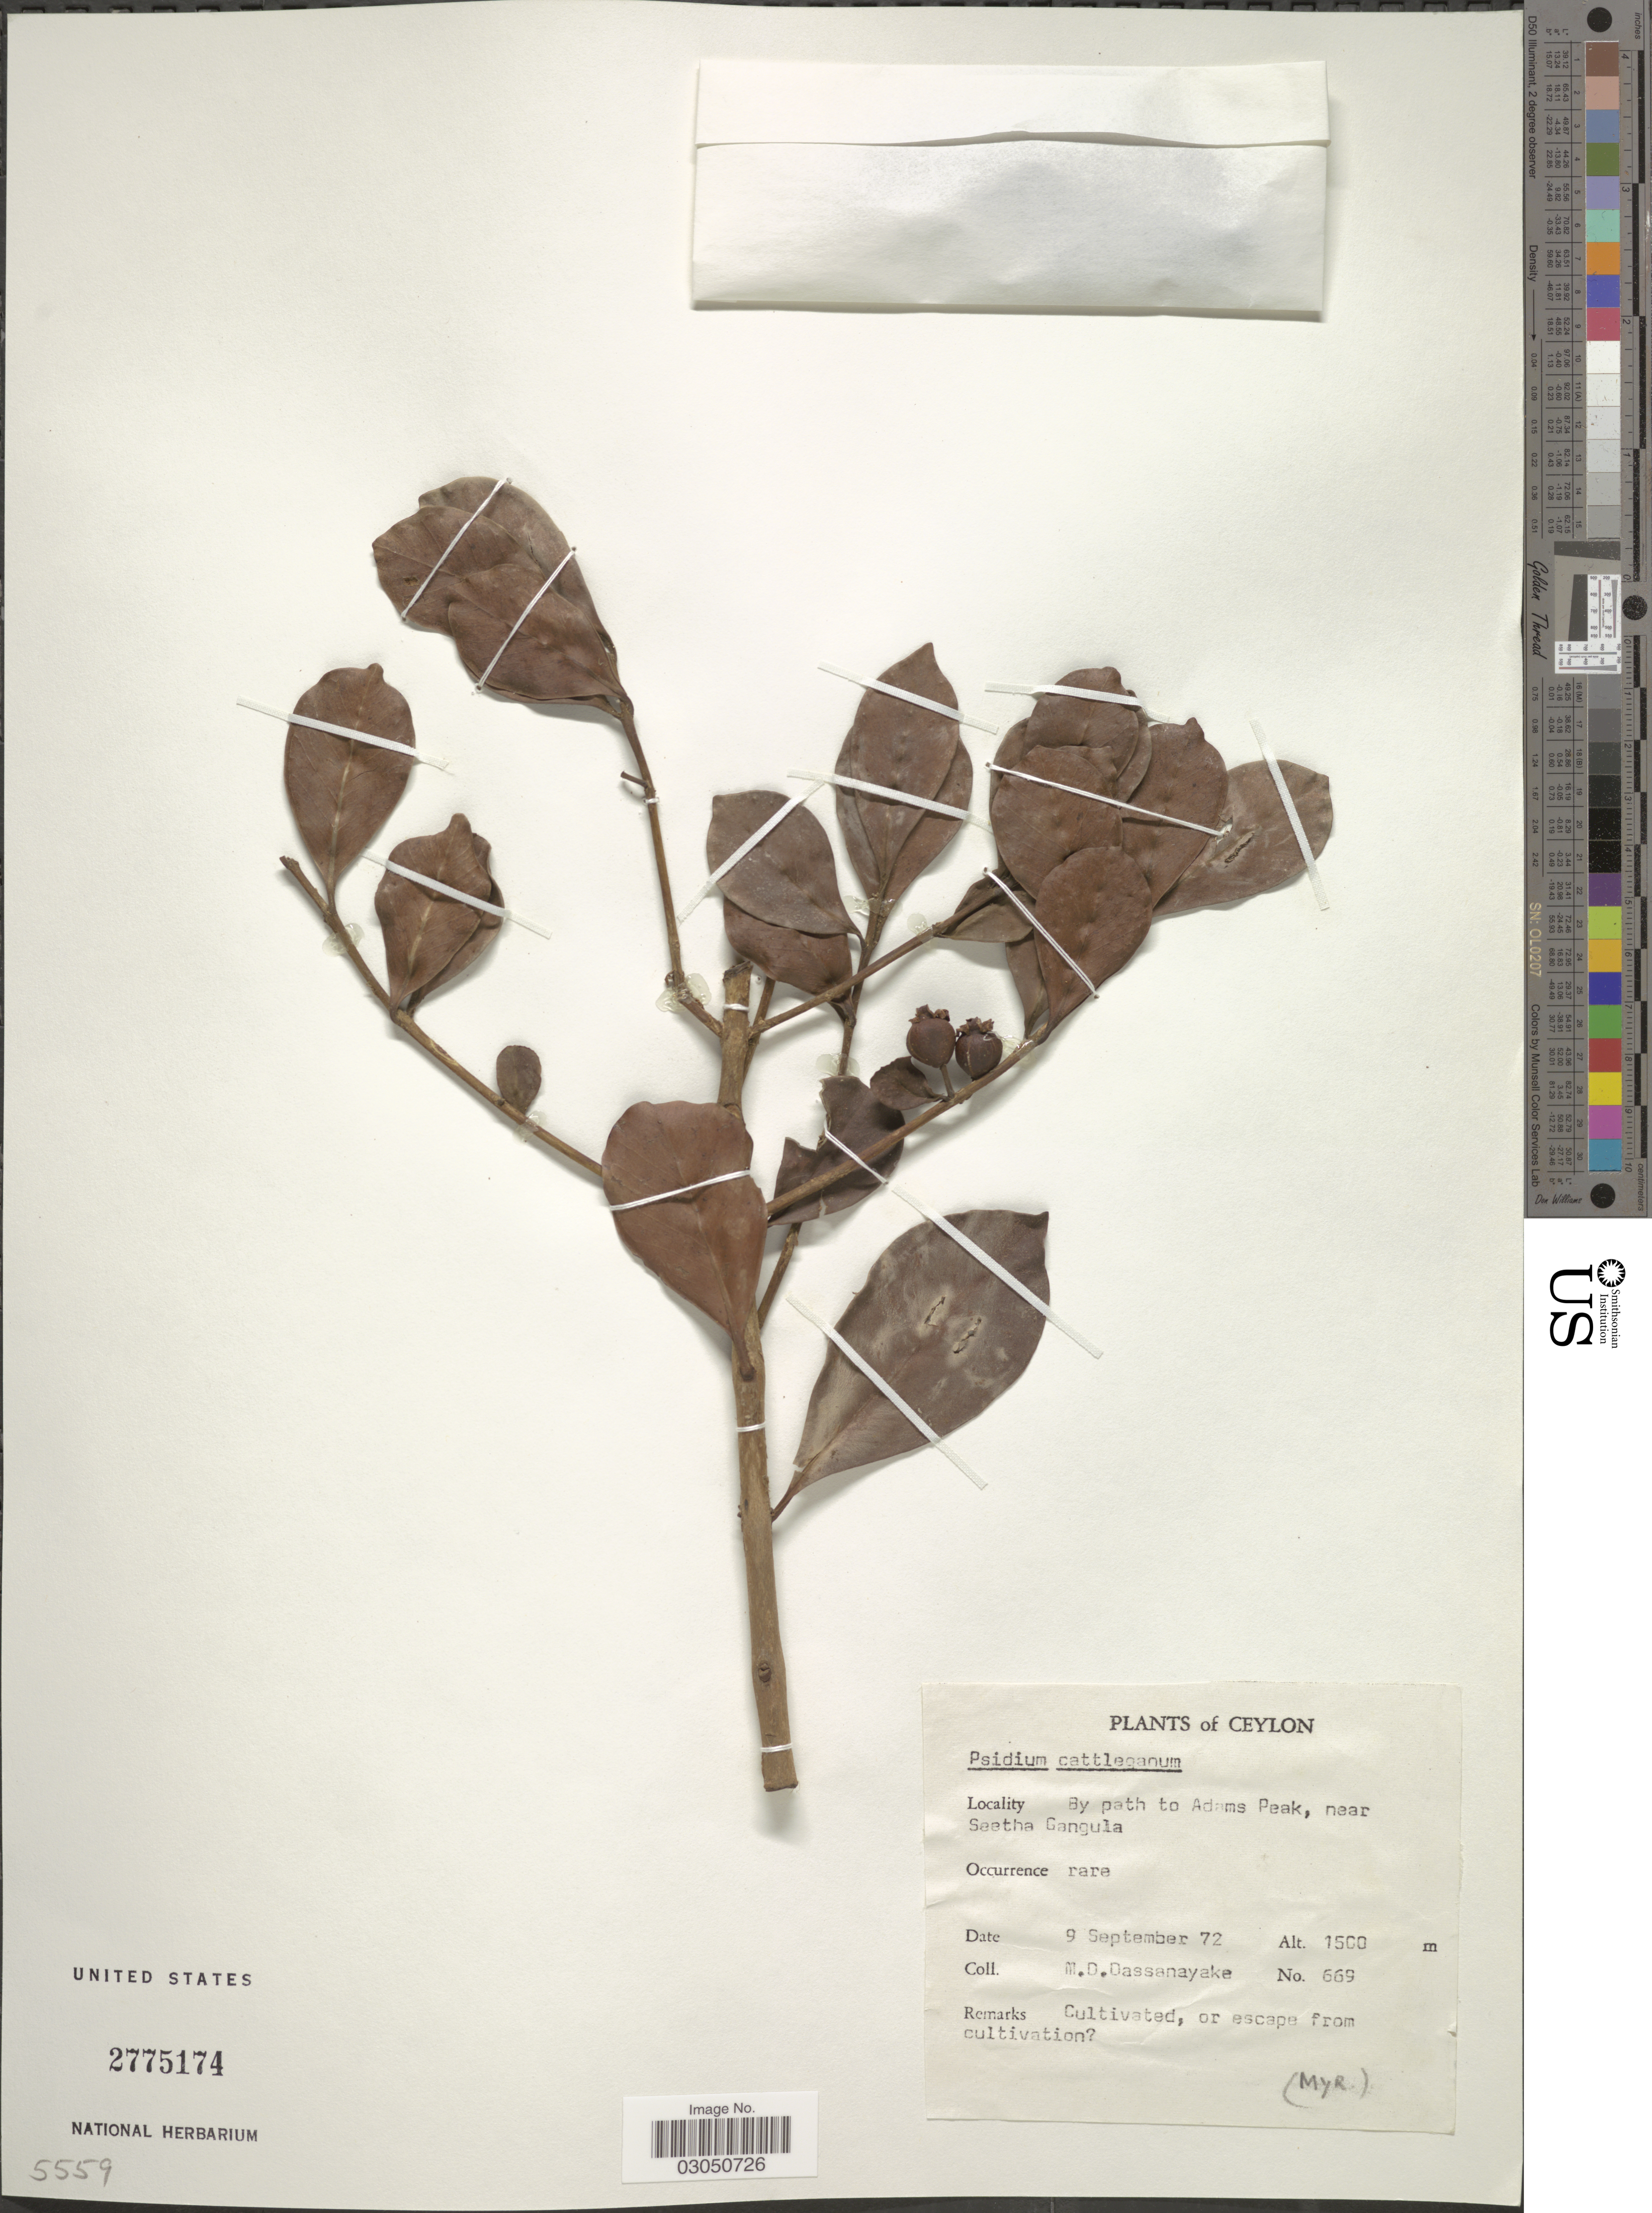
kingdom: Plantae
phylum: Tracheophyta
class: Magnoliopsida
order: Myrtales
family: Myrtaceae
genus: Psidium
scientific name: Psidium cattleyanum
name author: Sabine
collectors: M. D. Dassanayake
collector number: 669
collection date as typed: Transcribed d/m/y: 9/9/72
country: Sri Lanka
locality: Ceylon. By path to Adams Peak, near Seetha Gangula.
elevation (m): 1500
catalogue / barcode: US 2775174